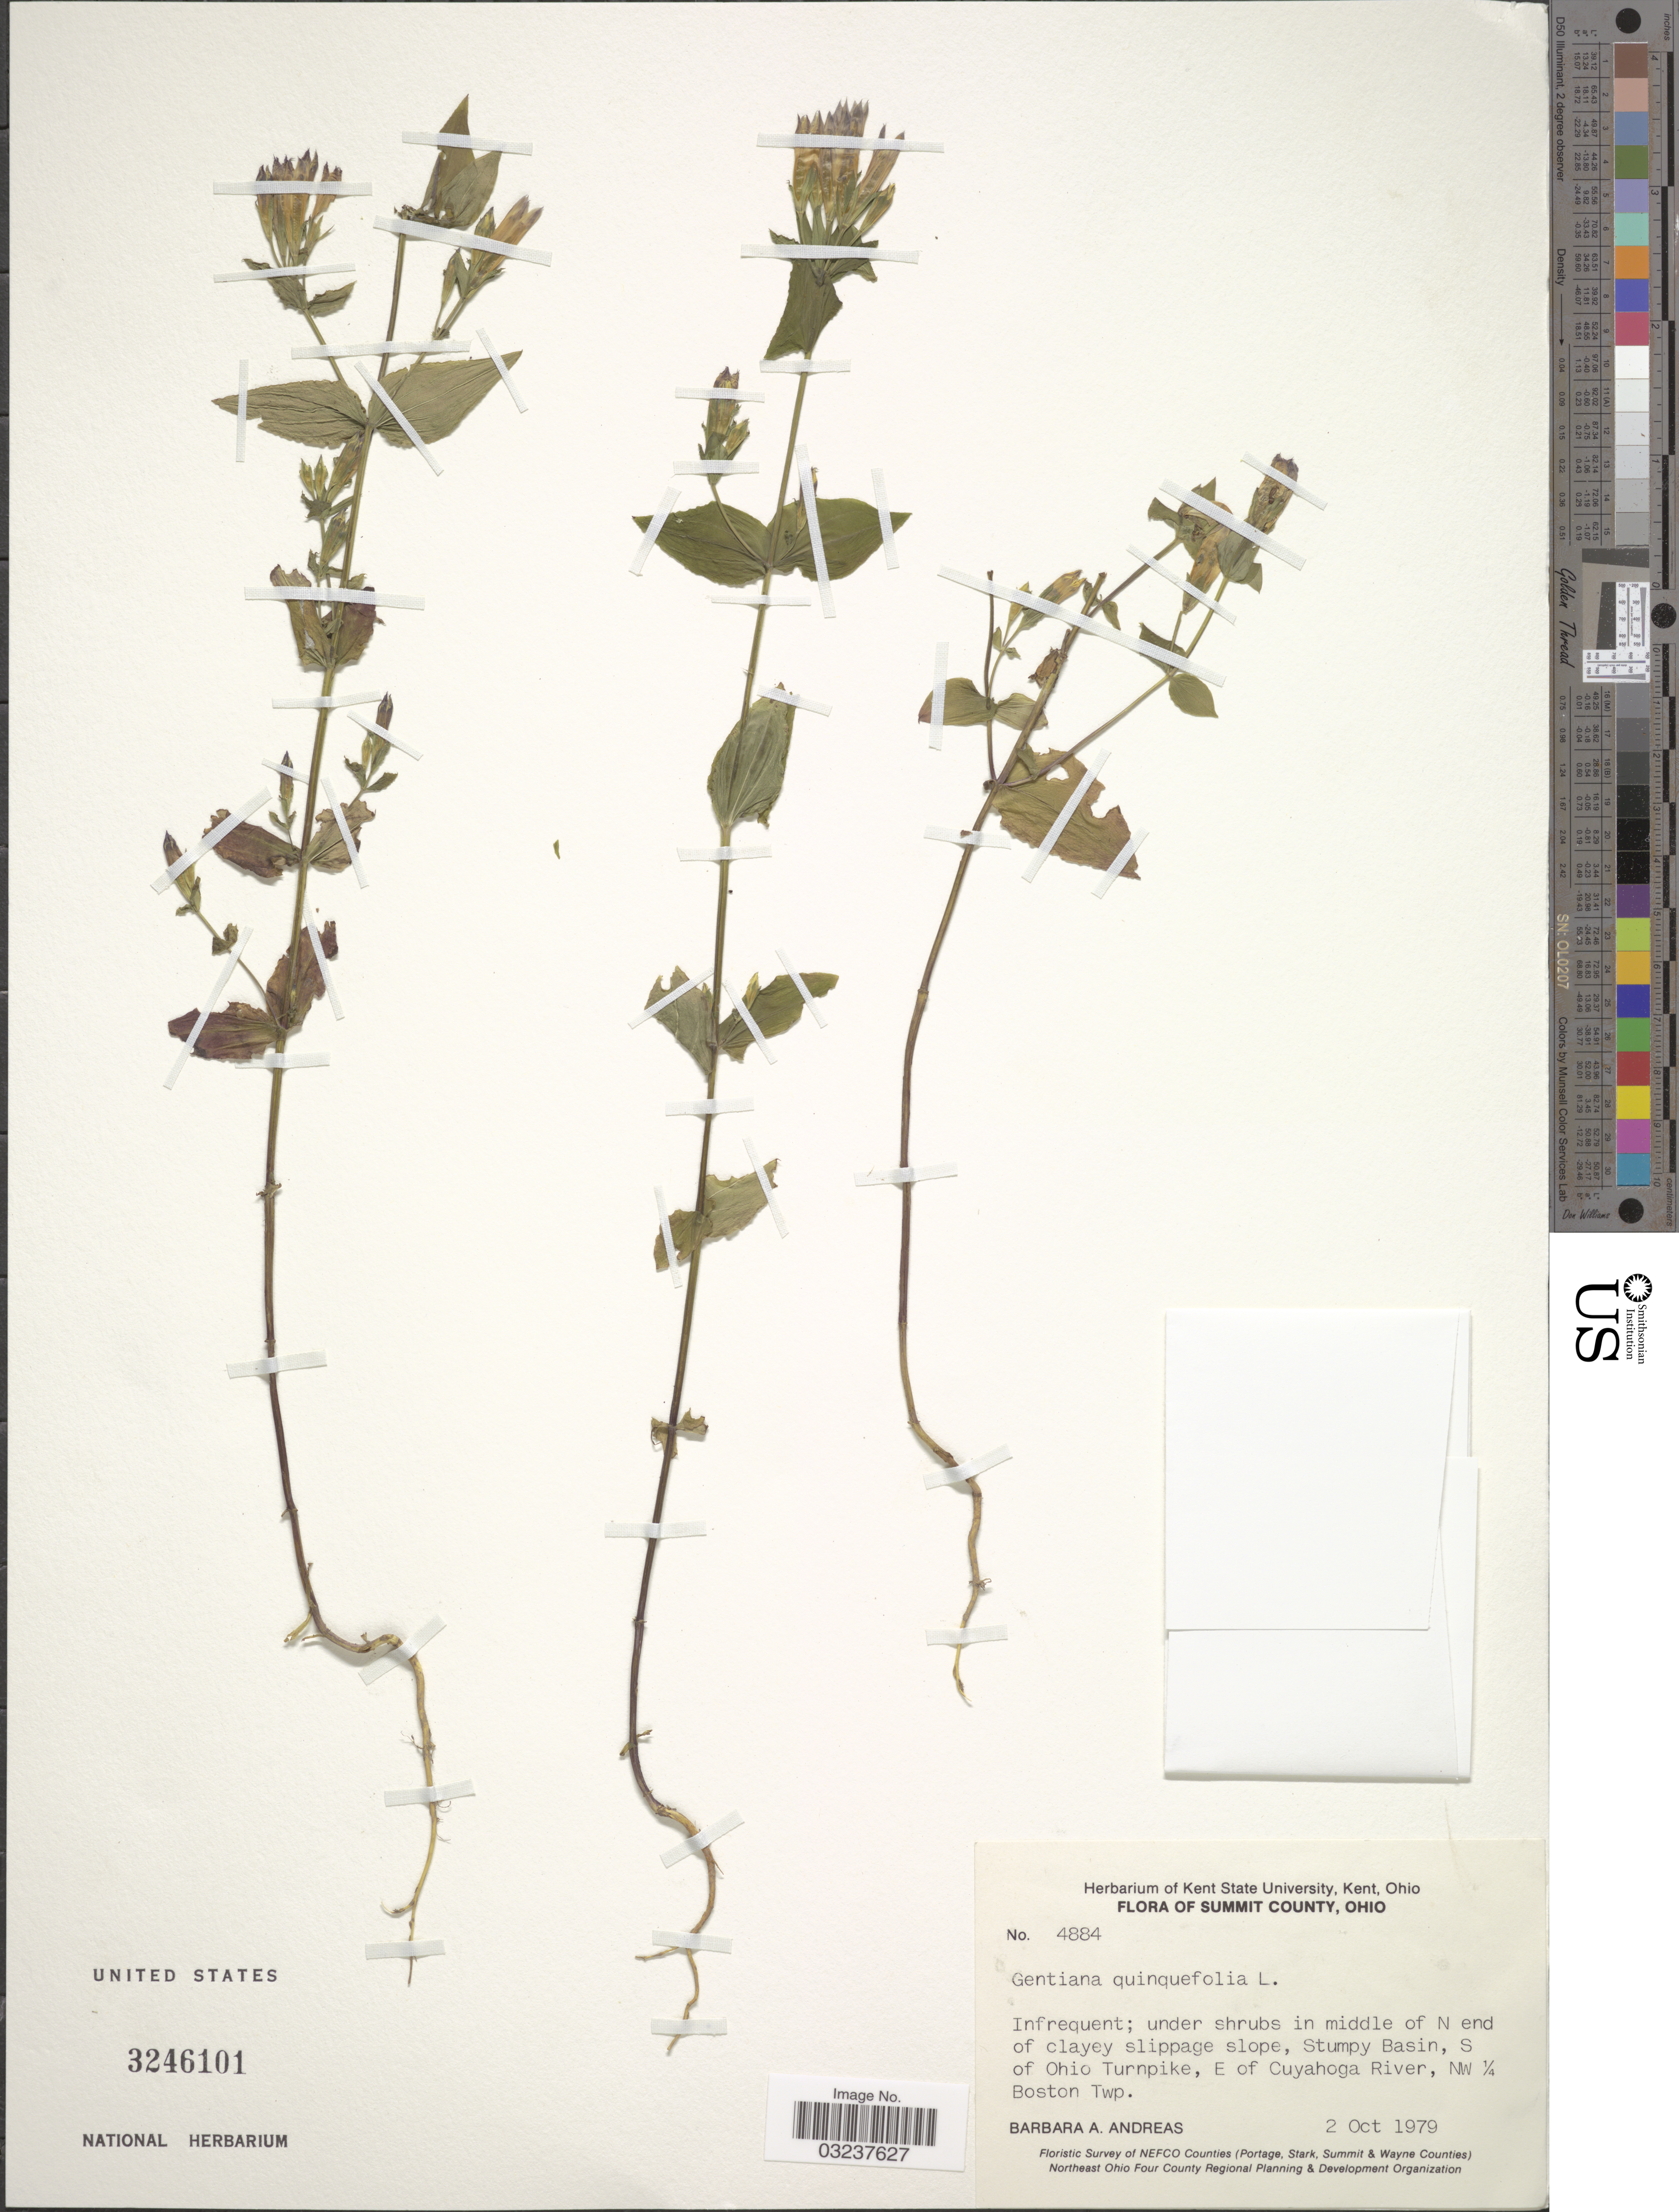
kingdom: Plantae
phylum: Tracheophyta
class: Magnoliopsida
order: Gentianales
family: Gentianaceae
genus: Gentianella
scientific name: Gentianella quinquefolia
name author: (L.) Small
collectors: B. A. Andreas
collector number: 4884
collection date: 1979-10-02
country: United States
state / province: Ohio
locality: Summit County, Infrequent; under shrubs in middle of N end of clayey slippage slope, Stumpy Basin, S of Ohio Turnpike, E of Cuyahoga River, NW ¼ Boston Twp.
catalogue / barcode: US 3246101